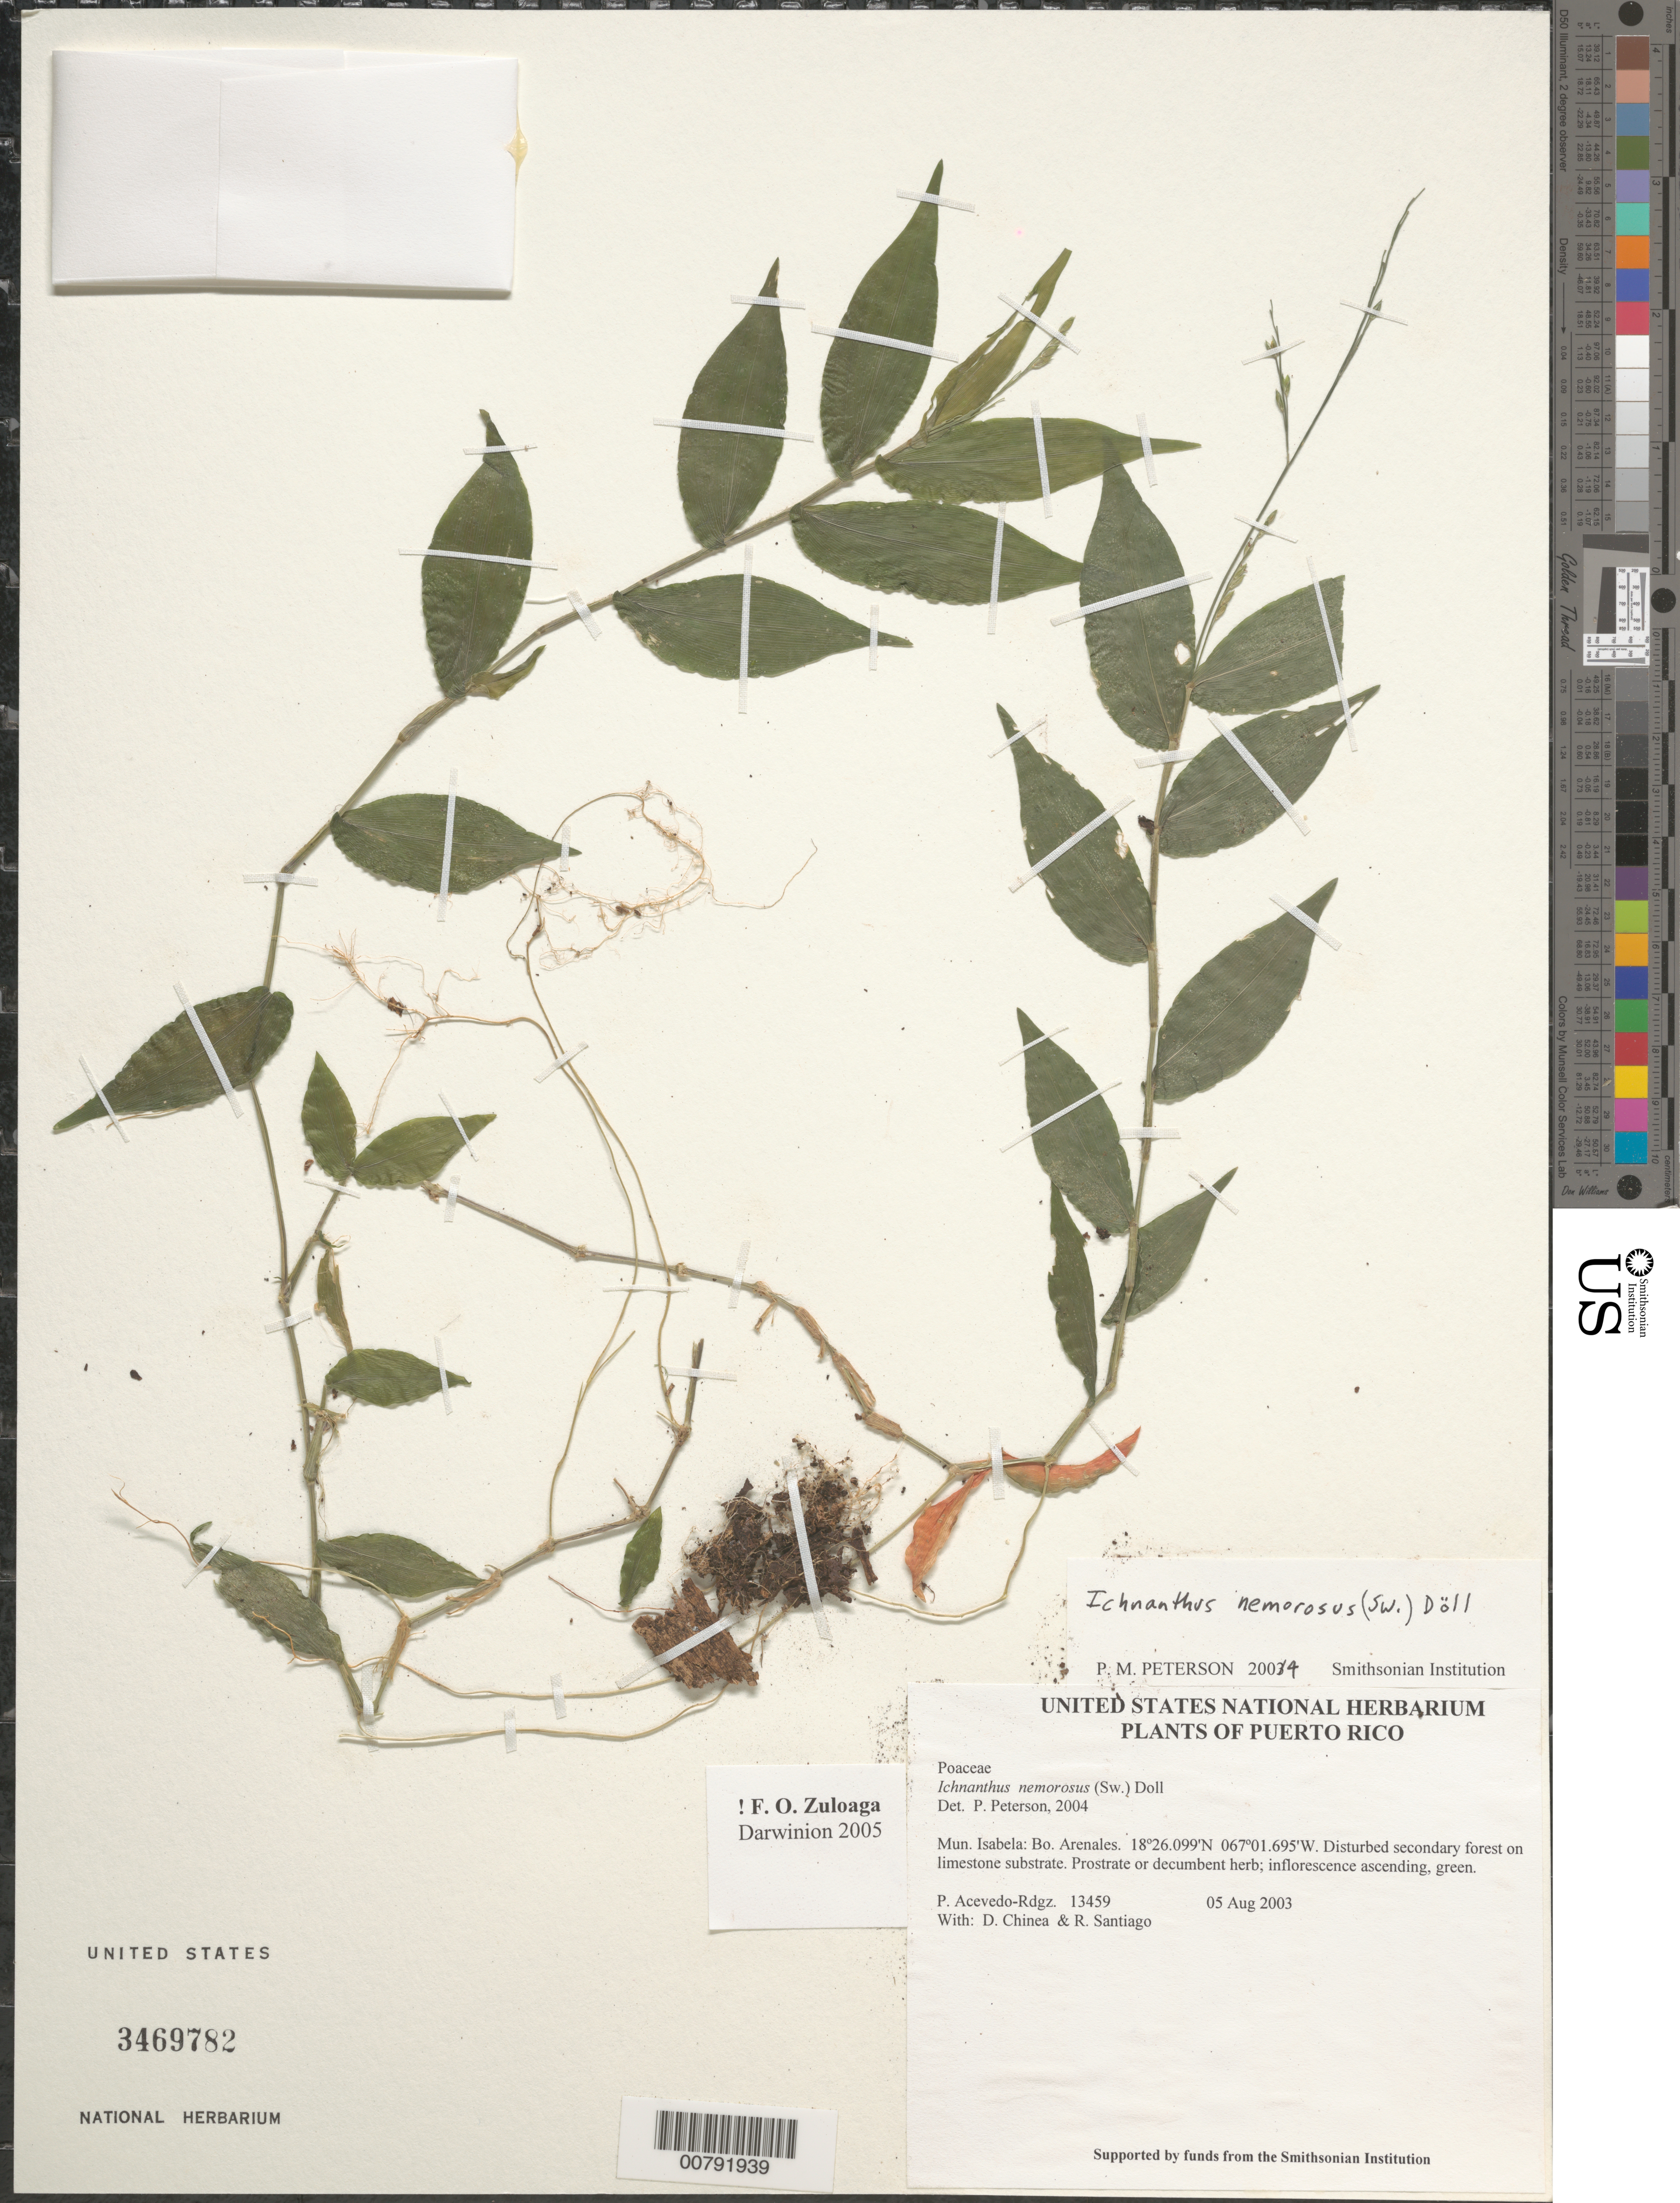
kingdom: Plantae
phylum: Tracheophyta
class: Liliopsida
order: Poales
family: Poaceae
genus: Ichnanthus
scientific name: Ichnanthus nemorosus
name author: (Sw.) Döll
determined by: Peterson, Paul M., (BOT), Smithsonian Institution - National Museum of Natural History (UNITED STATES)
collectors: P. Acevedo-Rodr., D. Chinea & R. Santiago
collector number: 13459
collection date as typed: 05 Aug 2003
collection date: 2003-08-05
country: Puerto Rico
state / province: Isabela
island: Puerto Rico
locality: Mun. Isabela: Bo. Arenales.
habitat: Disturbed secondary forest on limestone substrate.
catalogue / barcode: US 3469782